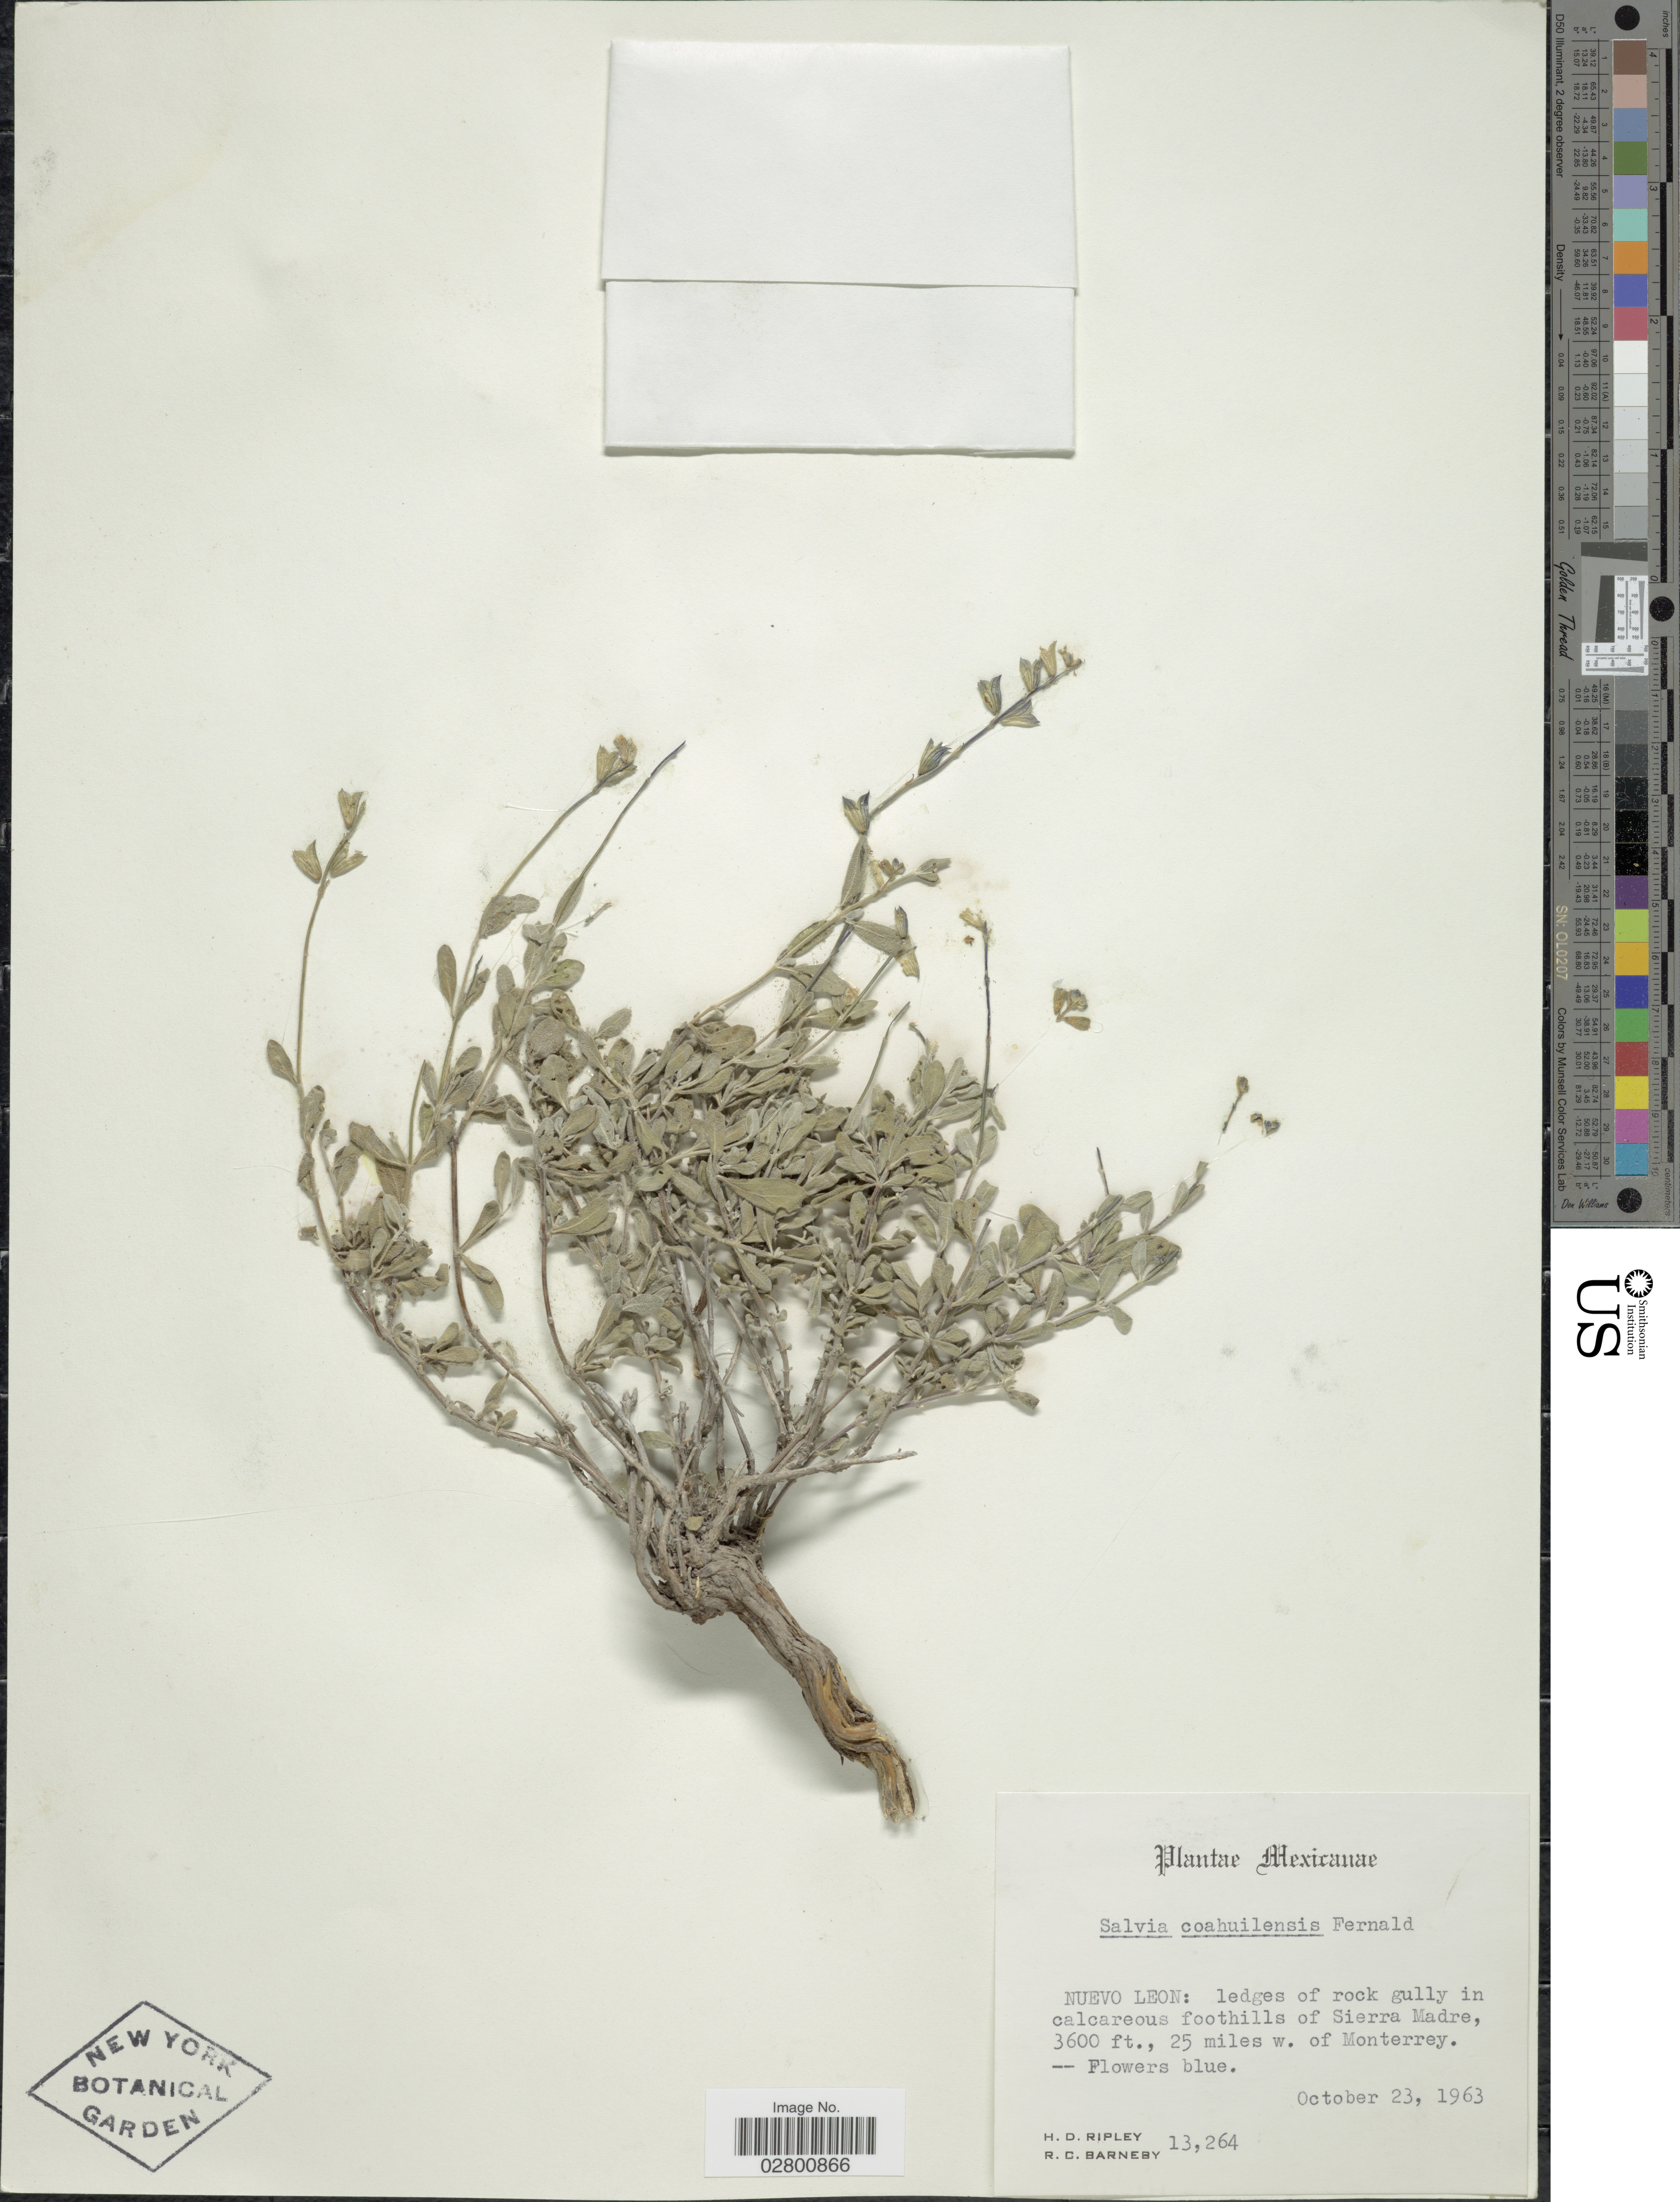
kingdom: Plantae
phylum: Tracheophyta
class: Magnoliopsida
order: Lamiales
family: Lamiaceae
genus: Salvia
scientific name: Salvia coahuilensis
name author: Fernald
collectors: H. Ripley & R. C. Barneby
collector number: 13264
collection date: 1963-10-23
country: Mexico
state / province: Nuevo León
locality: Ledges of rock gully in calcareous foothills of Sierra Madre, 25 miles w. of Monterrey.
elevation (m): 1097